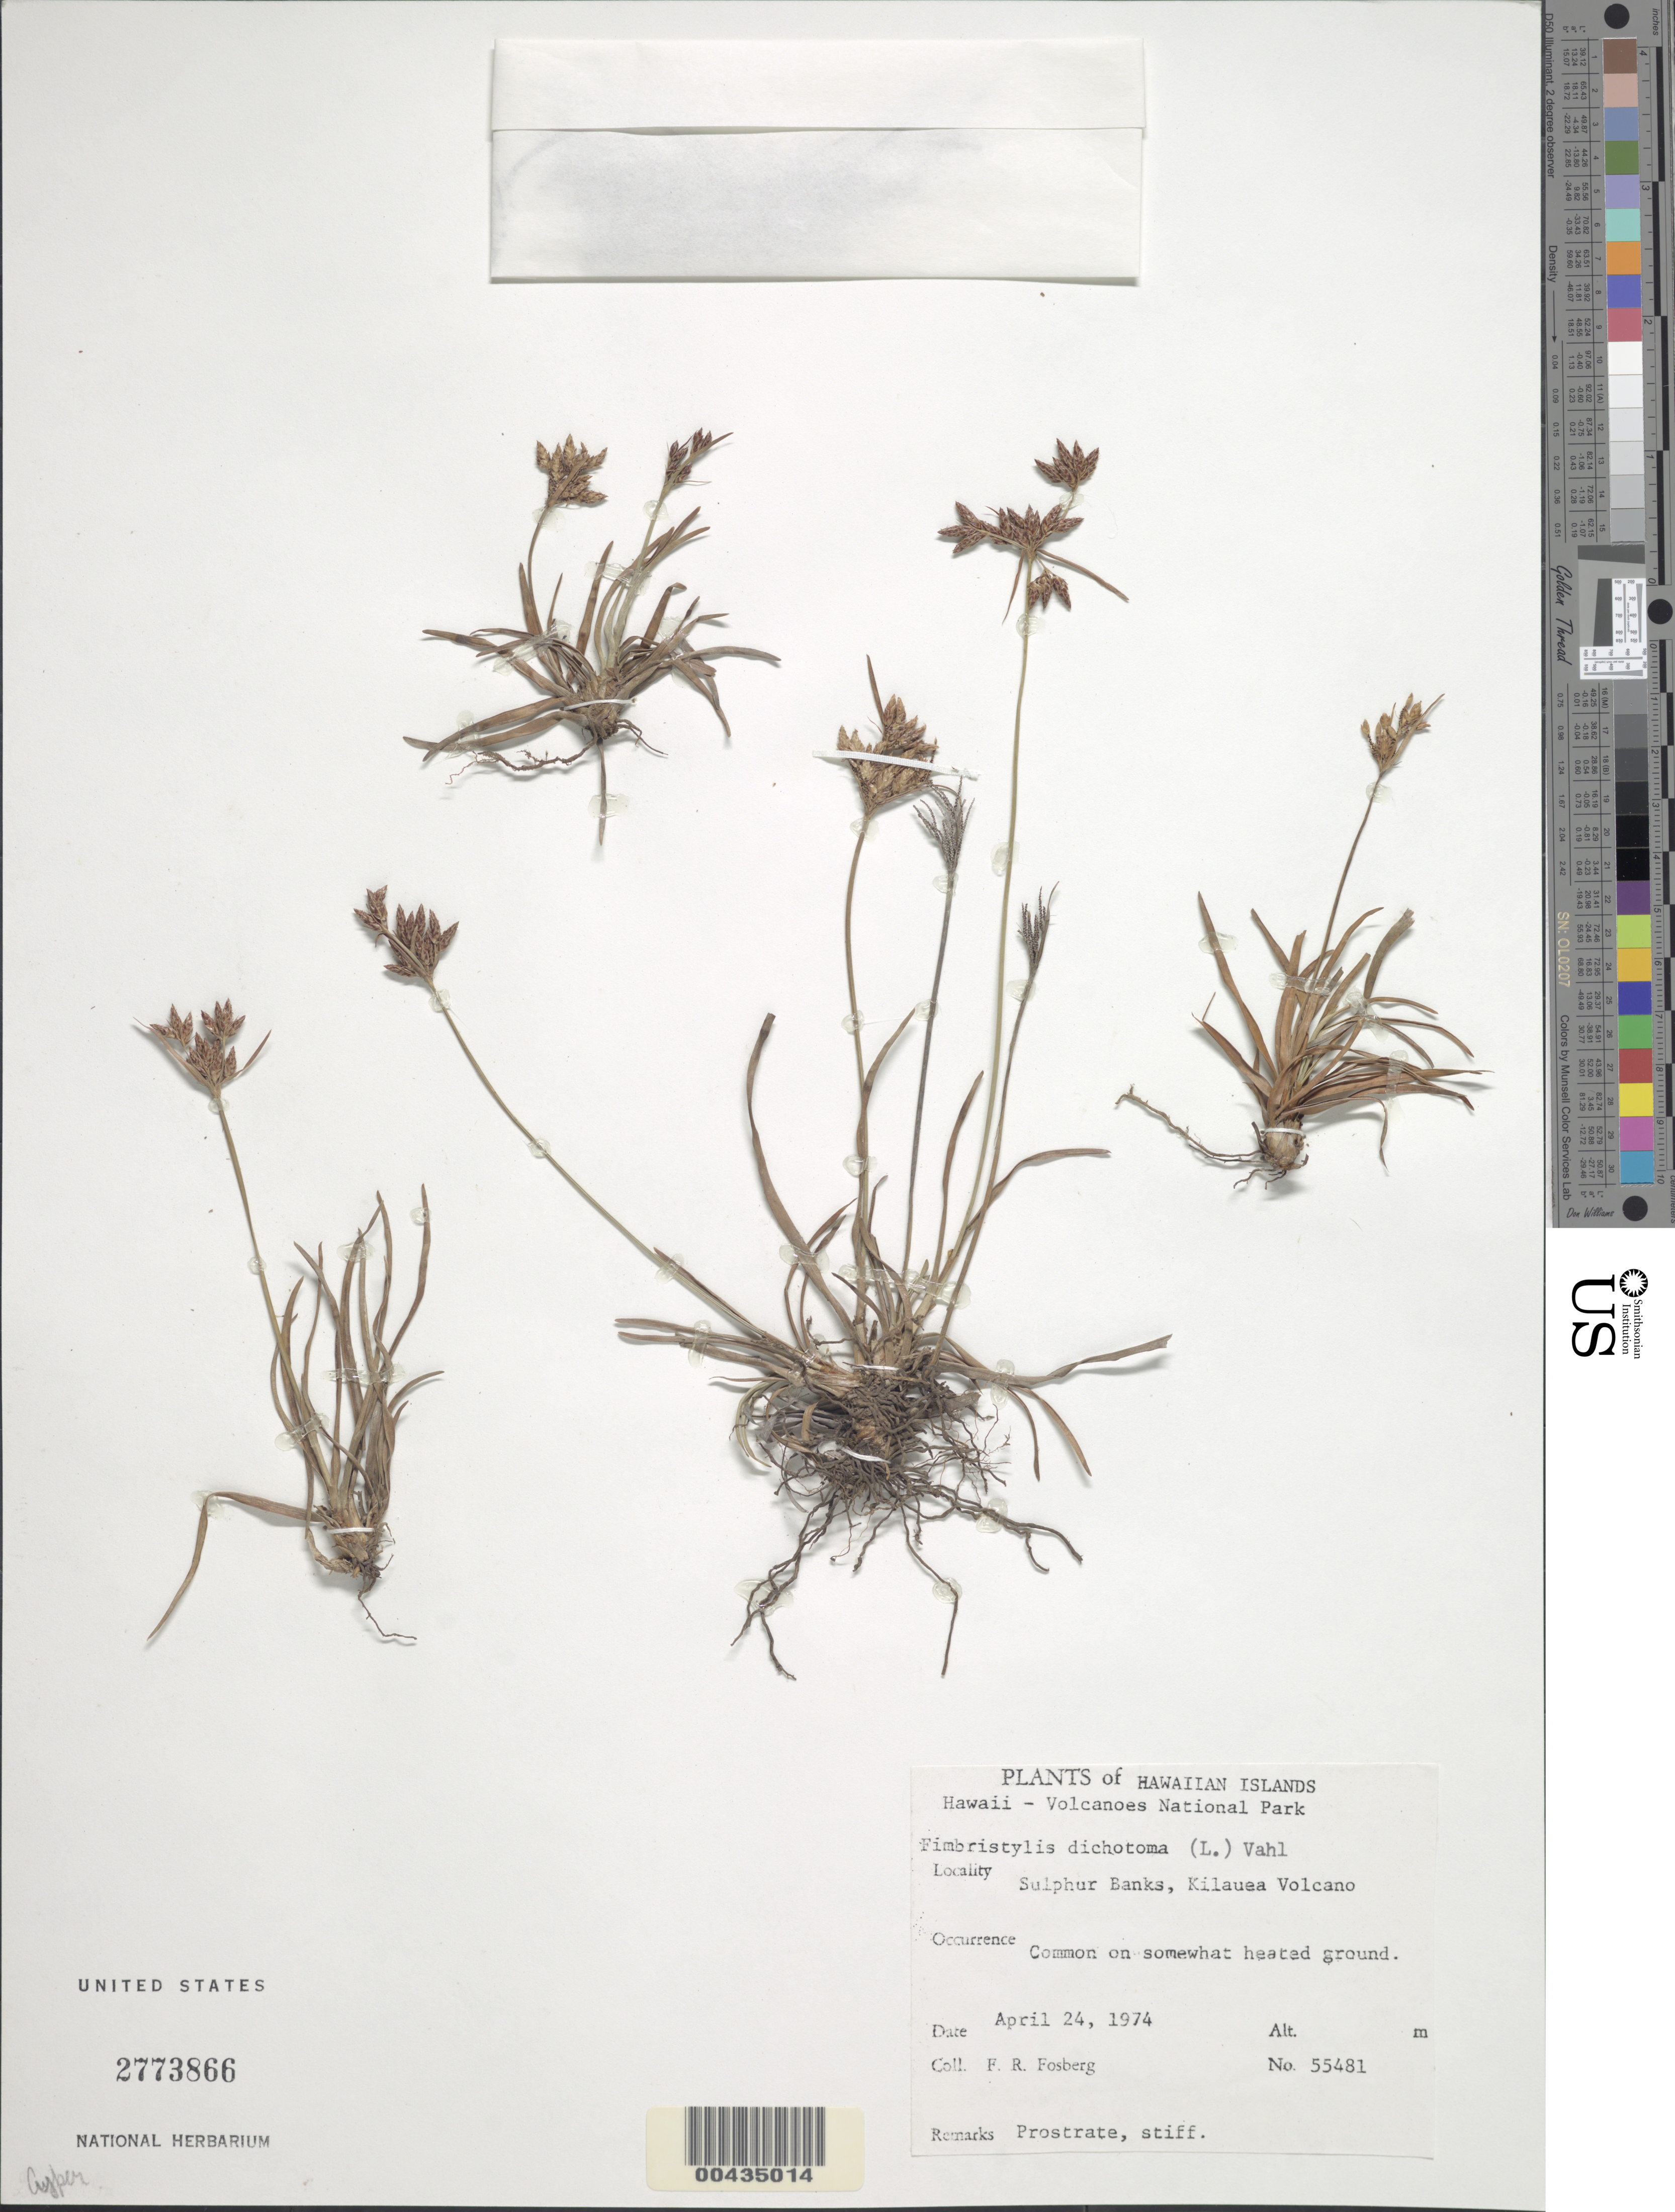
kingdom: Plantae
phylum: Tracheophyta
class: Liliopsida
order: Poales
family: Cyperaceae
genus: Fimbristylis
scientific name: Fimbristylis dichotoma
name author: (L.) Vahl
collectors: F. R. Fosberg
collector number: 55481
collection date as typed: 24 Apr 1974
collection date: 1974-04-24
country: United States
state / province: Hawaii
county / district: Hawaii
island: Hawaii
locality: Sulphur Banks, Kilauea Volcano, Volcanoes National Park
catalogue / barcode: US 2773866